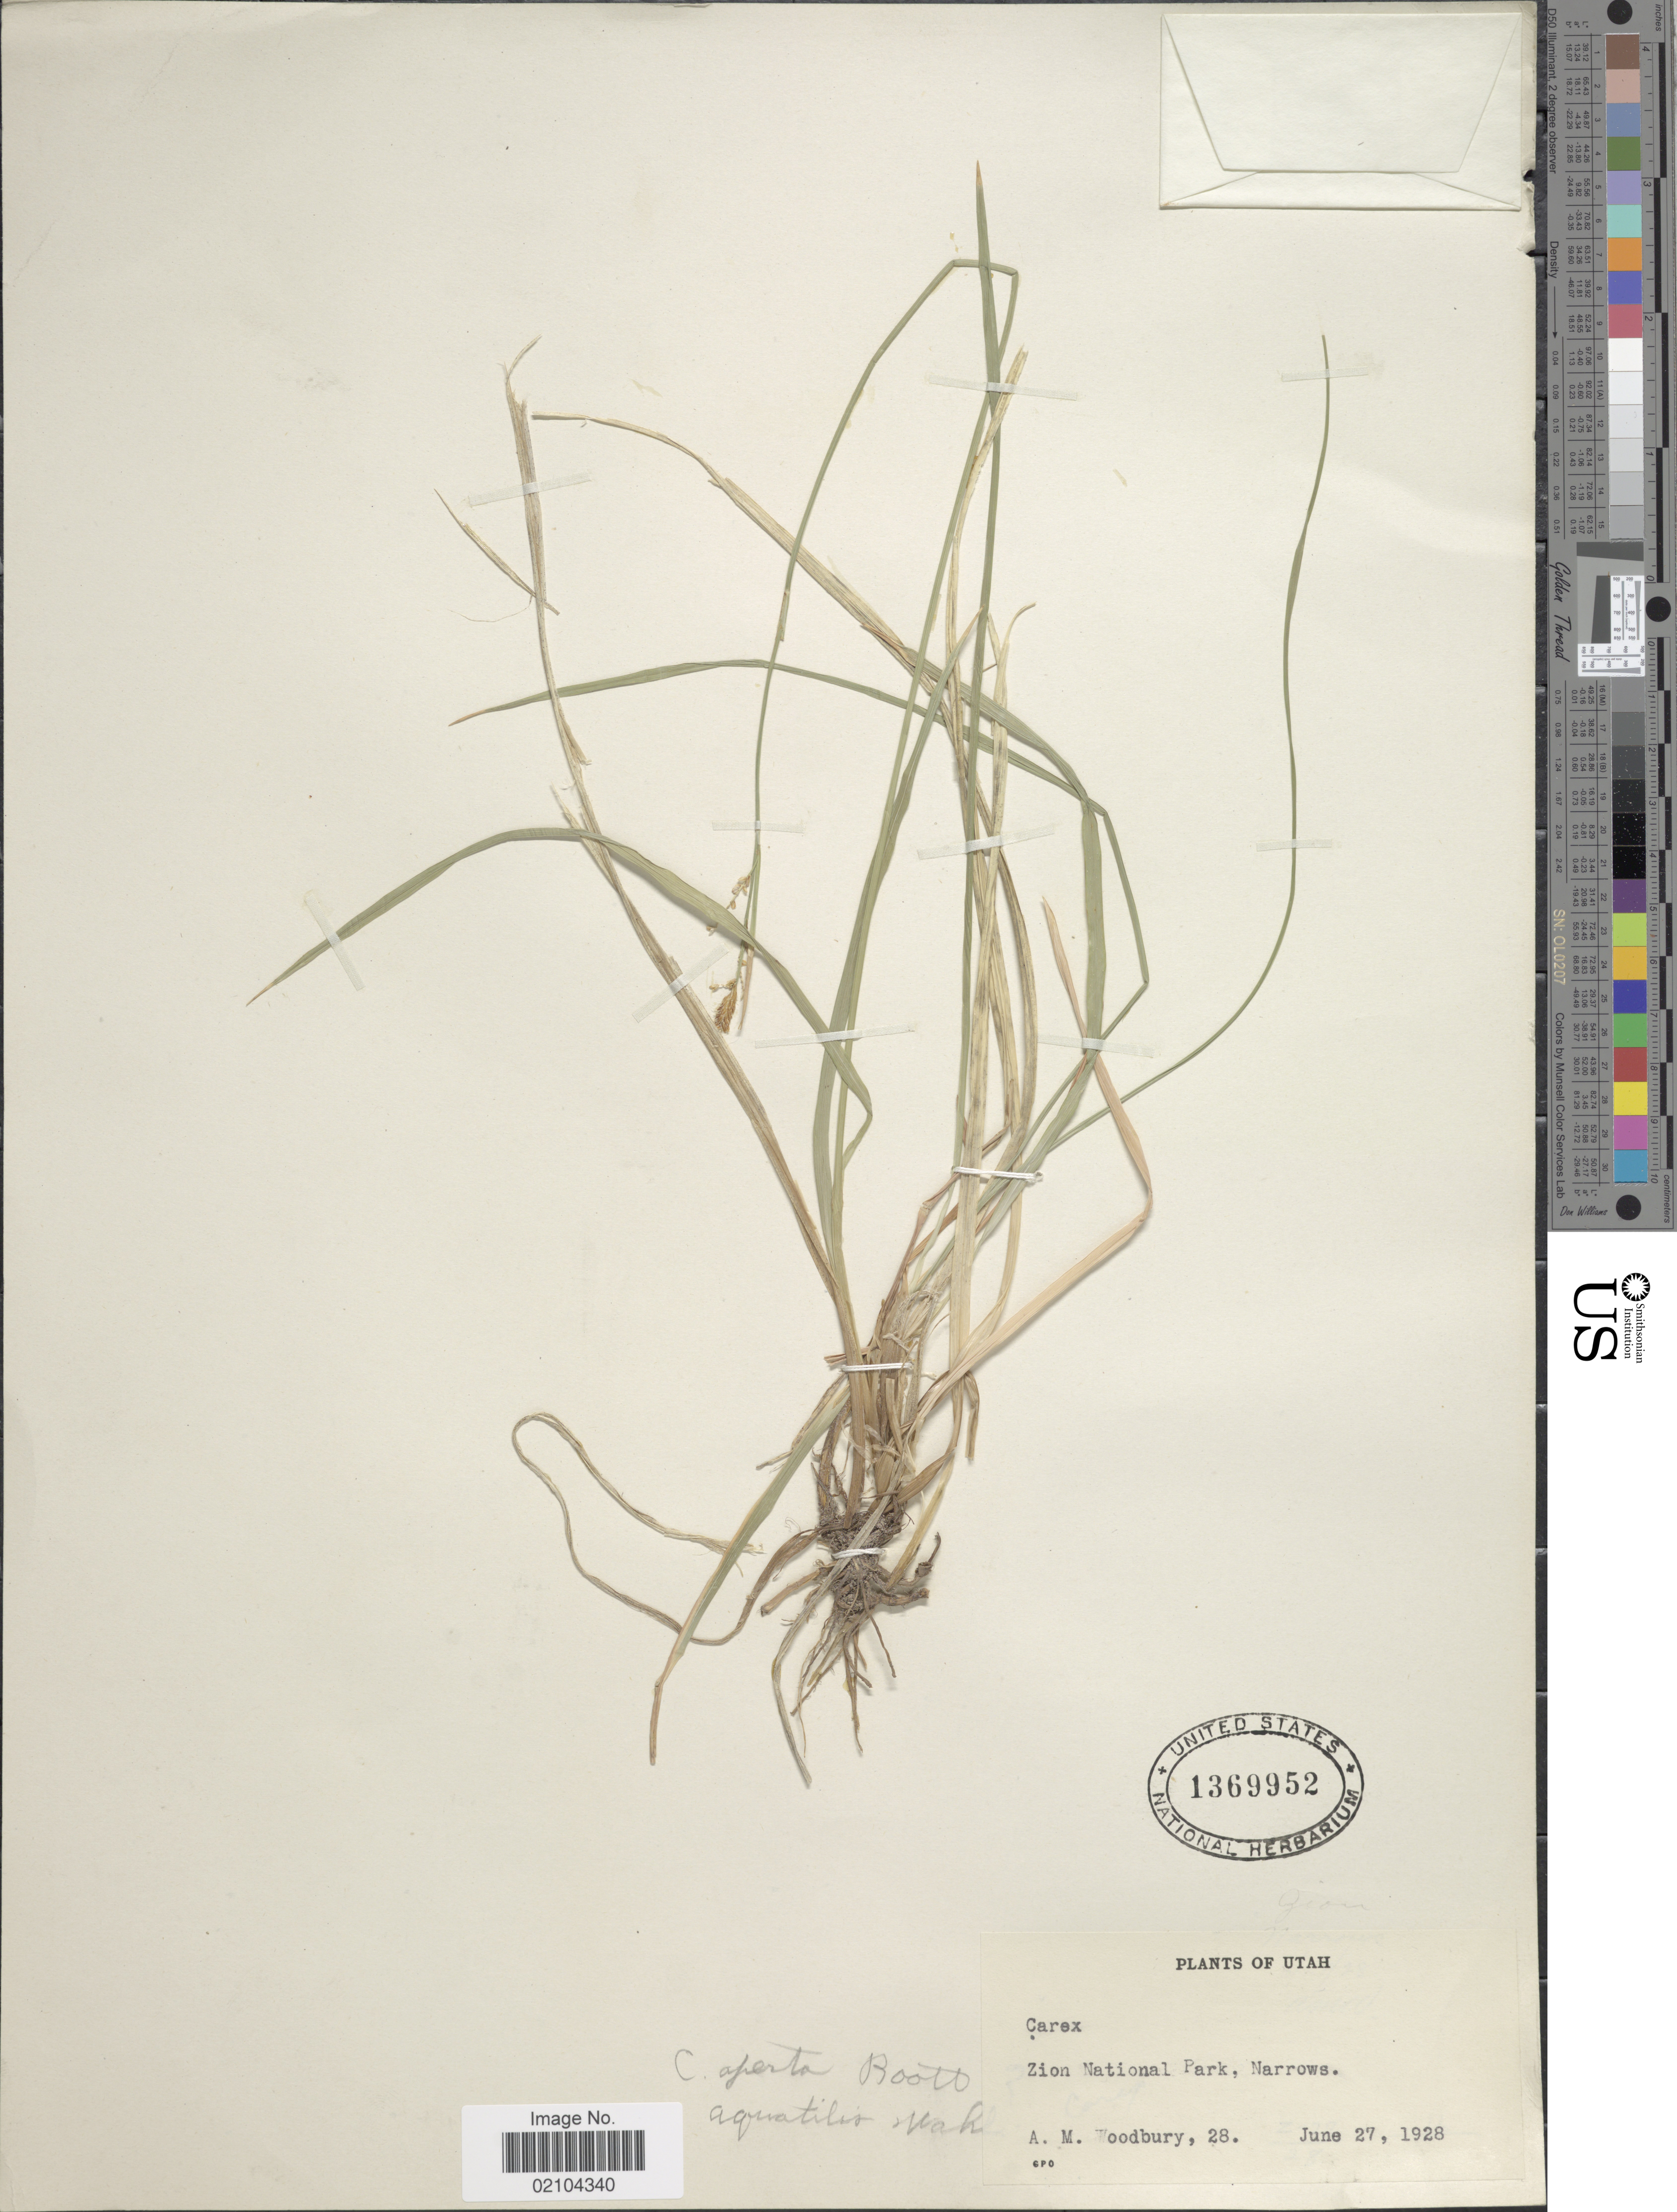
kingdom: Plantae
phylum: Tracheophyta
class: Liliopsida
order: Poales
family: Cyperaceae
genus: Carex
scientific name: Carex aurea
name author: Nutt.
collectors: A. M. Woodbury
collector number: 28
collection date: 1928-06-27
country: United States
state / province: Utah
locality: Zion National Park, Narrows.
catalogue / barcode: US 1369952